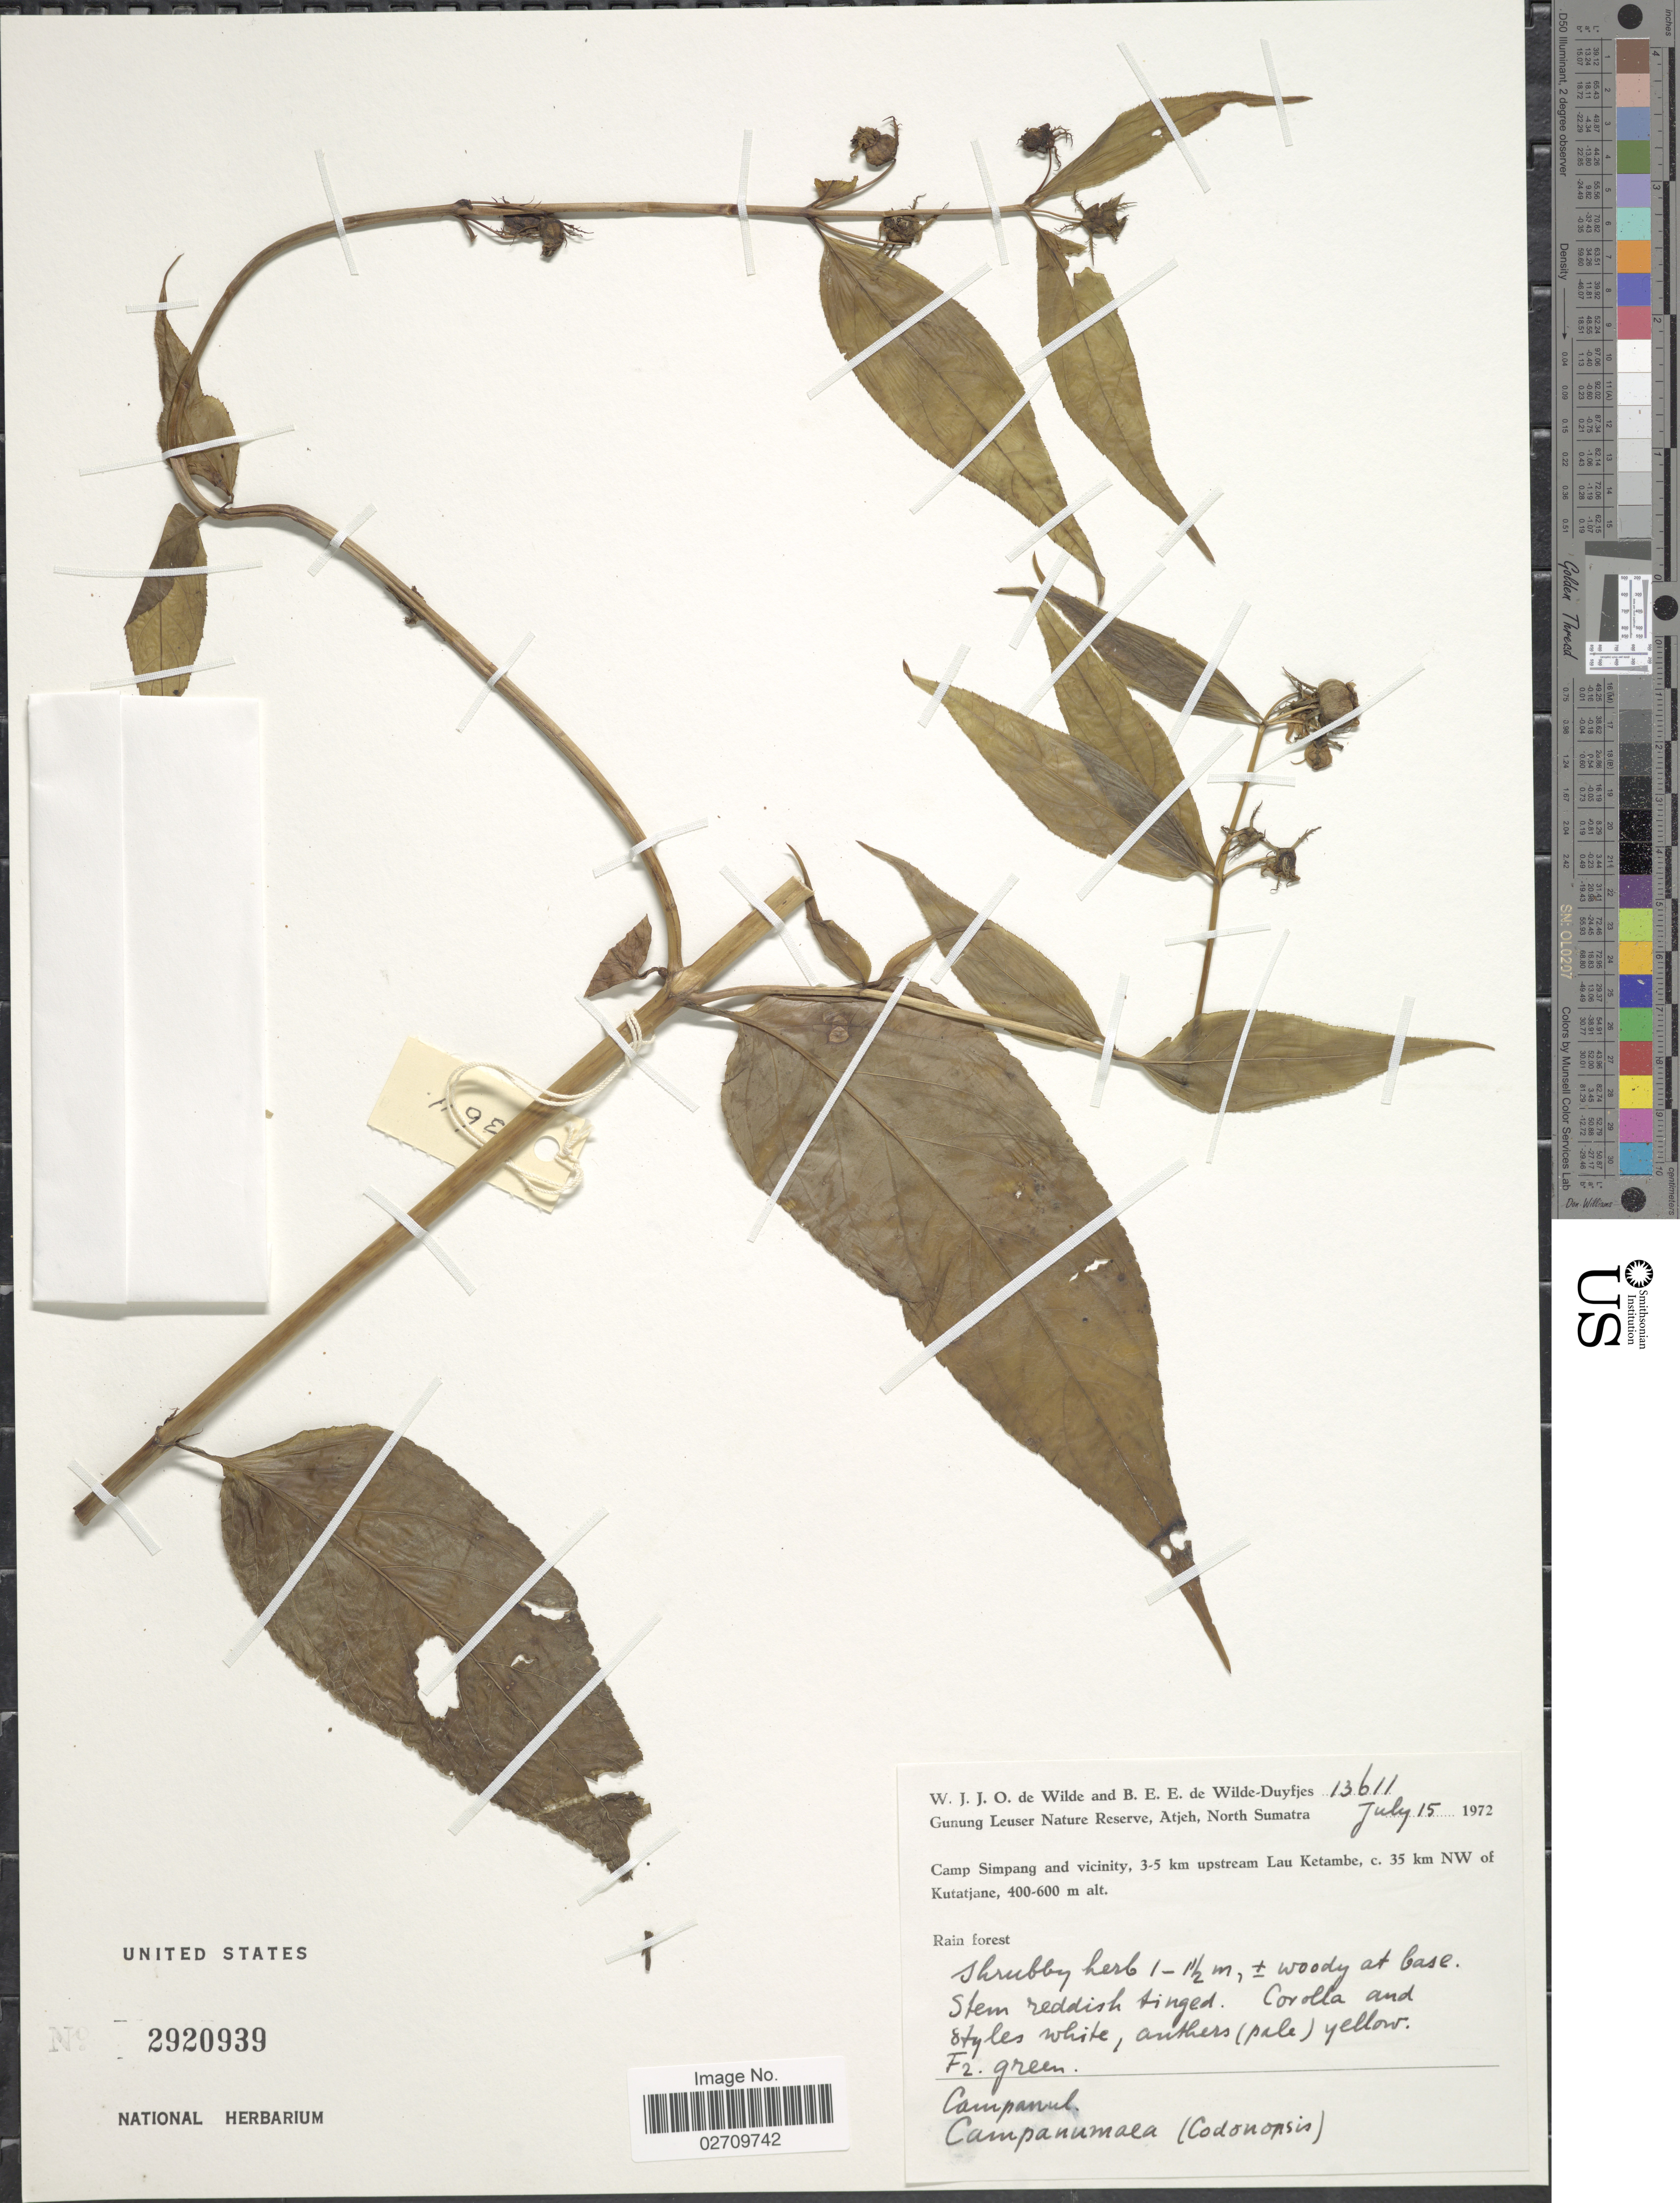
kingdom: Plantae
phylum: Tracheophyta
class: Magnoliopsida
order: Asterales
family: Campanulaceae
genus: Cyclocodon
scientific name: Cyclocodon celebicus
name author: (Blume) D.Y. Hong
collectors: W. J. de Wilde & B. E. de Wilde-Duyfjes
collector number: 13611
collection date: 1972-07-15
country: Indonesia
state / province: Sumatra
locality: Gunung Leuser Nature Reserve, Atjeh, North Sumatra, Camp Simpang and vicinity, 3-5 km upstream Lau Ketambe, 35 km NW of Kutatjane.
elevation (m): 400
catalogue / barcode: US 2920939